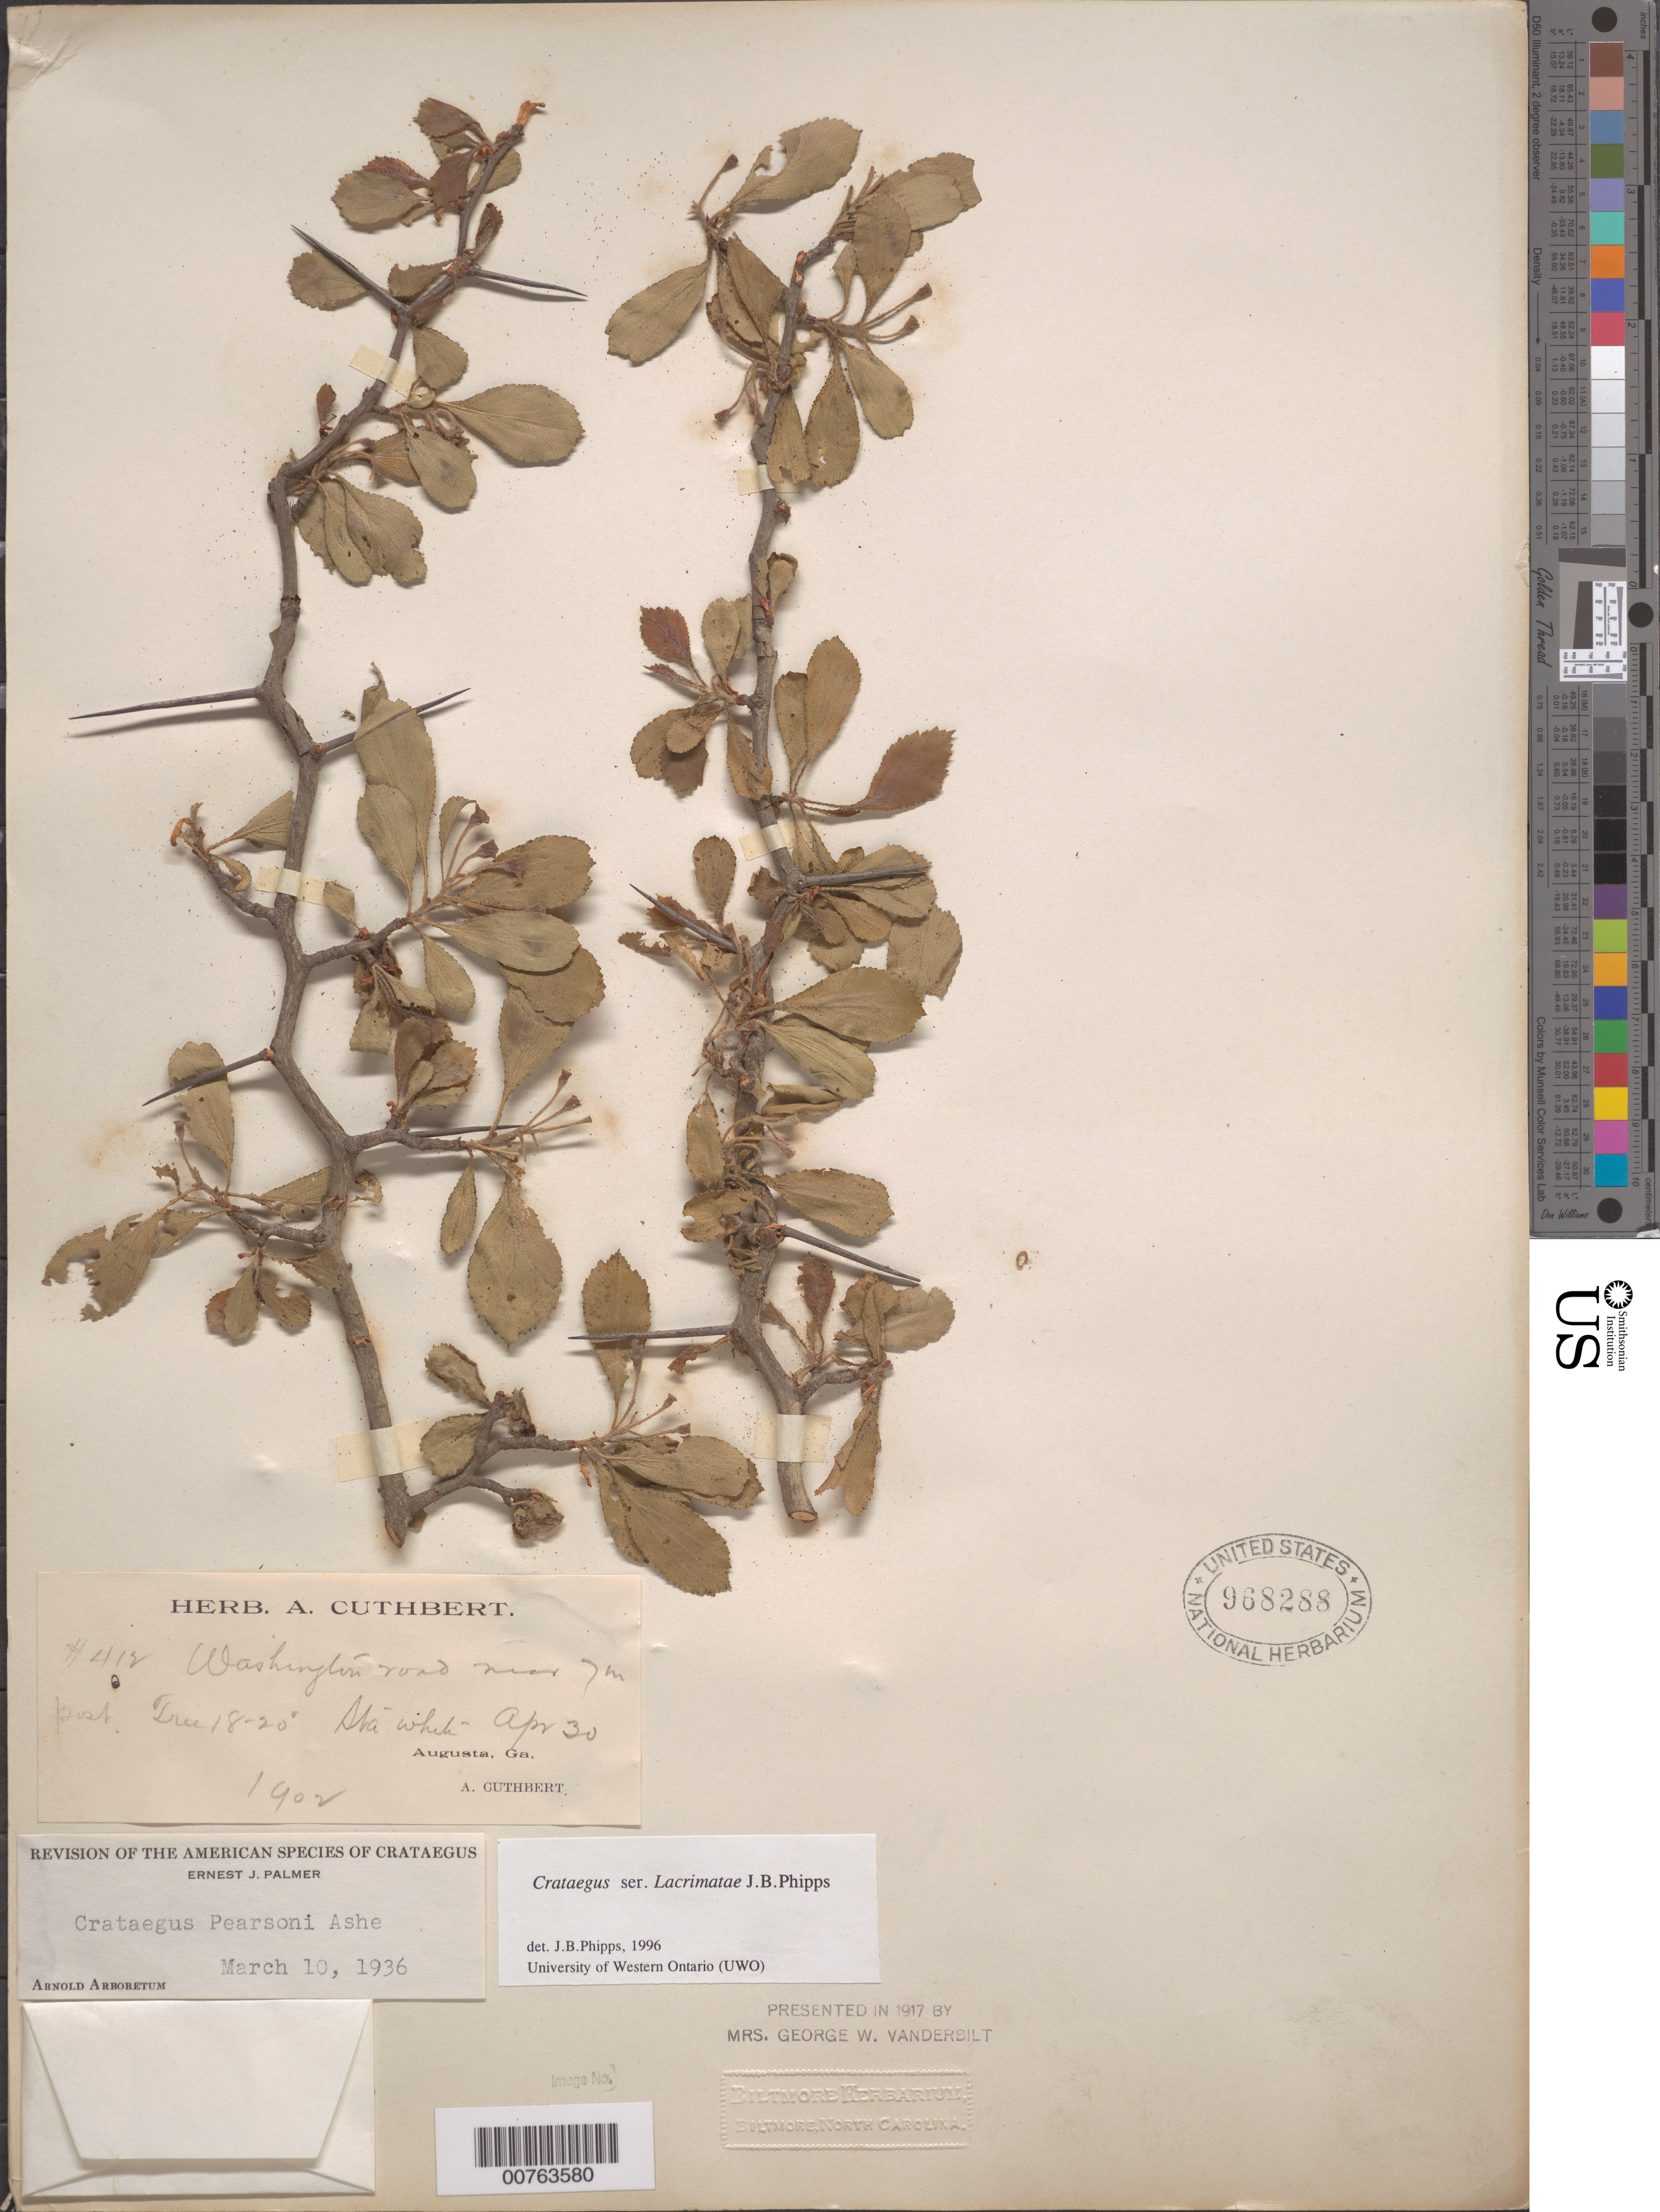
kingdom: Plantae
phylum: Tracheophyta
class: Magnoliopsida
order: Rosales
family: Rosaceae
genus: Crataegus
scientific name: Crataegus pearsonii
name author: Ashe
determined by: Palmer, E. J.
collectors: A. Cuthbert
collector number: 412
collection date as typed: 30 Apr 1902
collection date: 1902-04-30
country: United States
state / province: Georgia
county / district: Richmond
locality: Washington road near 7 m post, Augusta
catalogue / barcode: US 968288